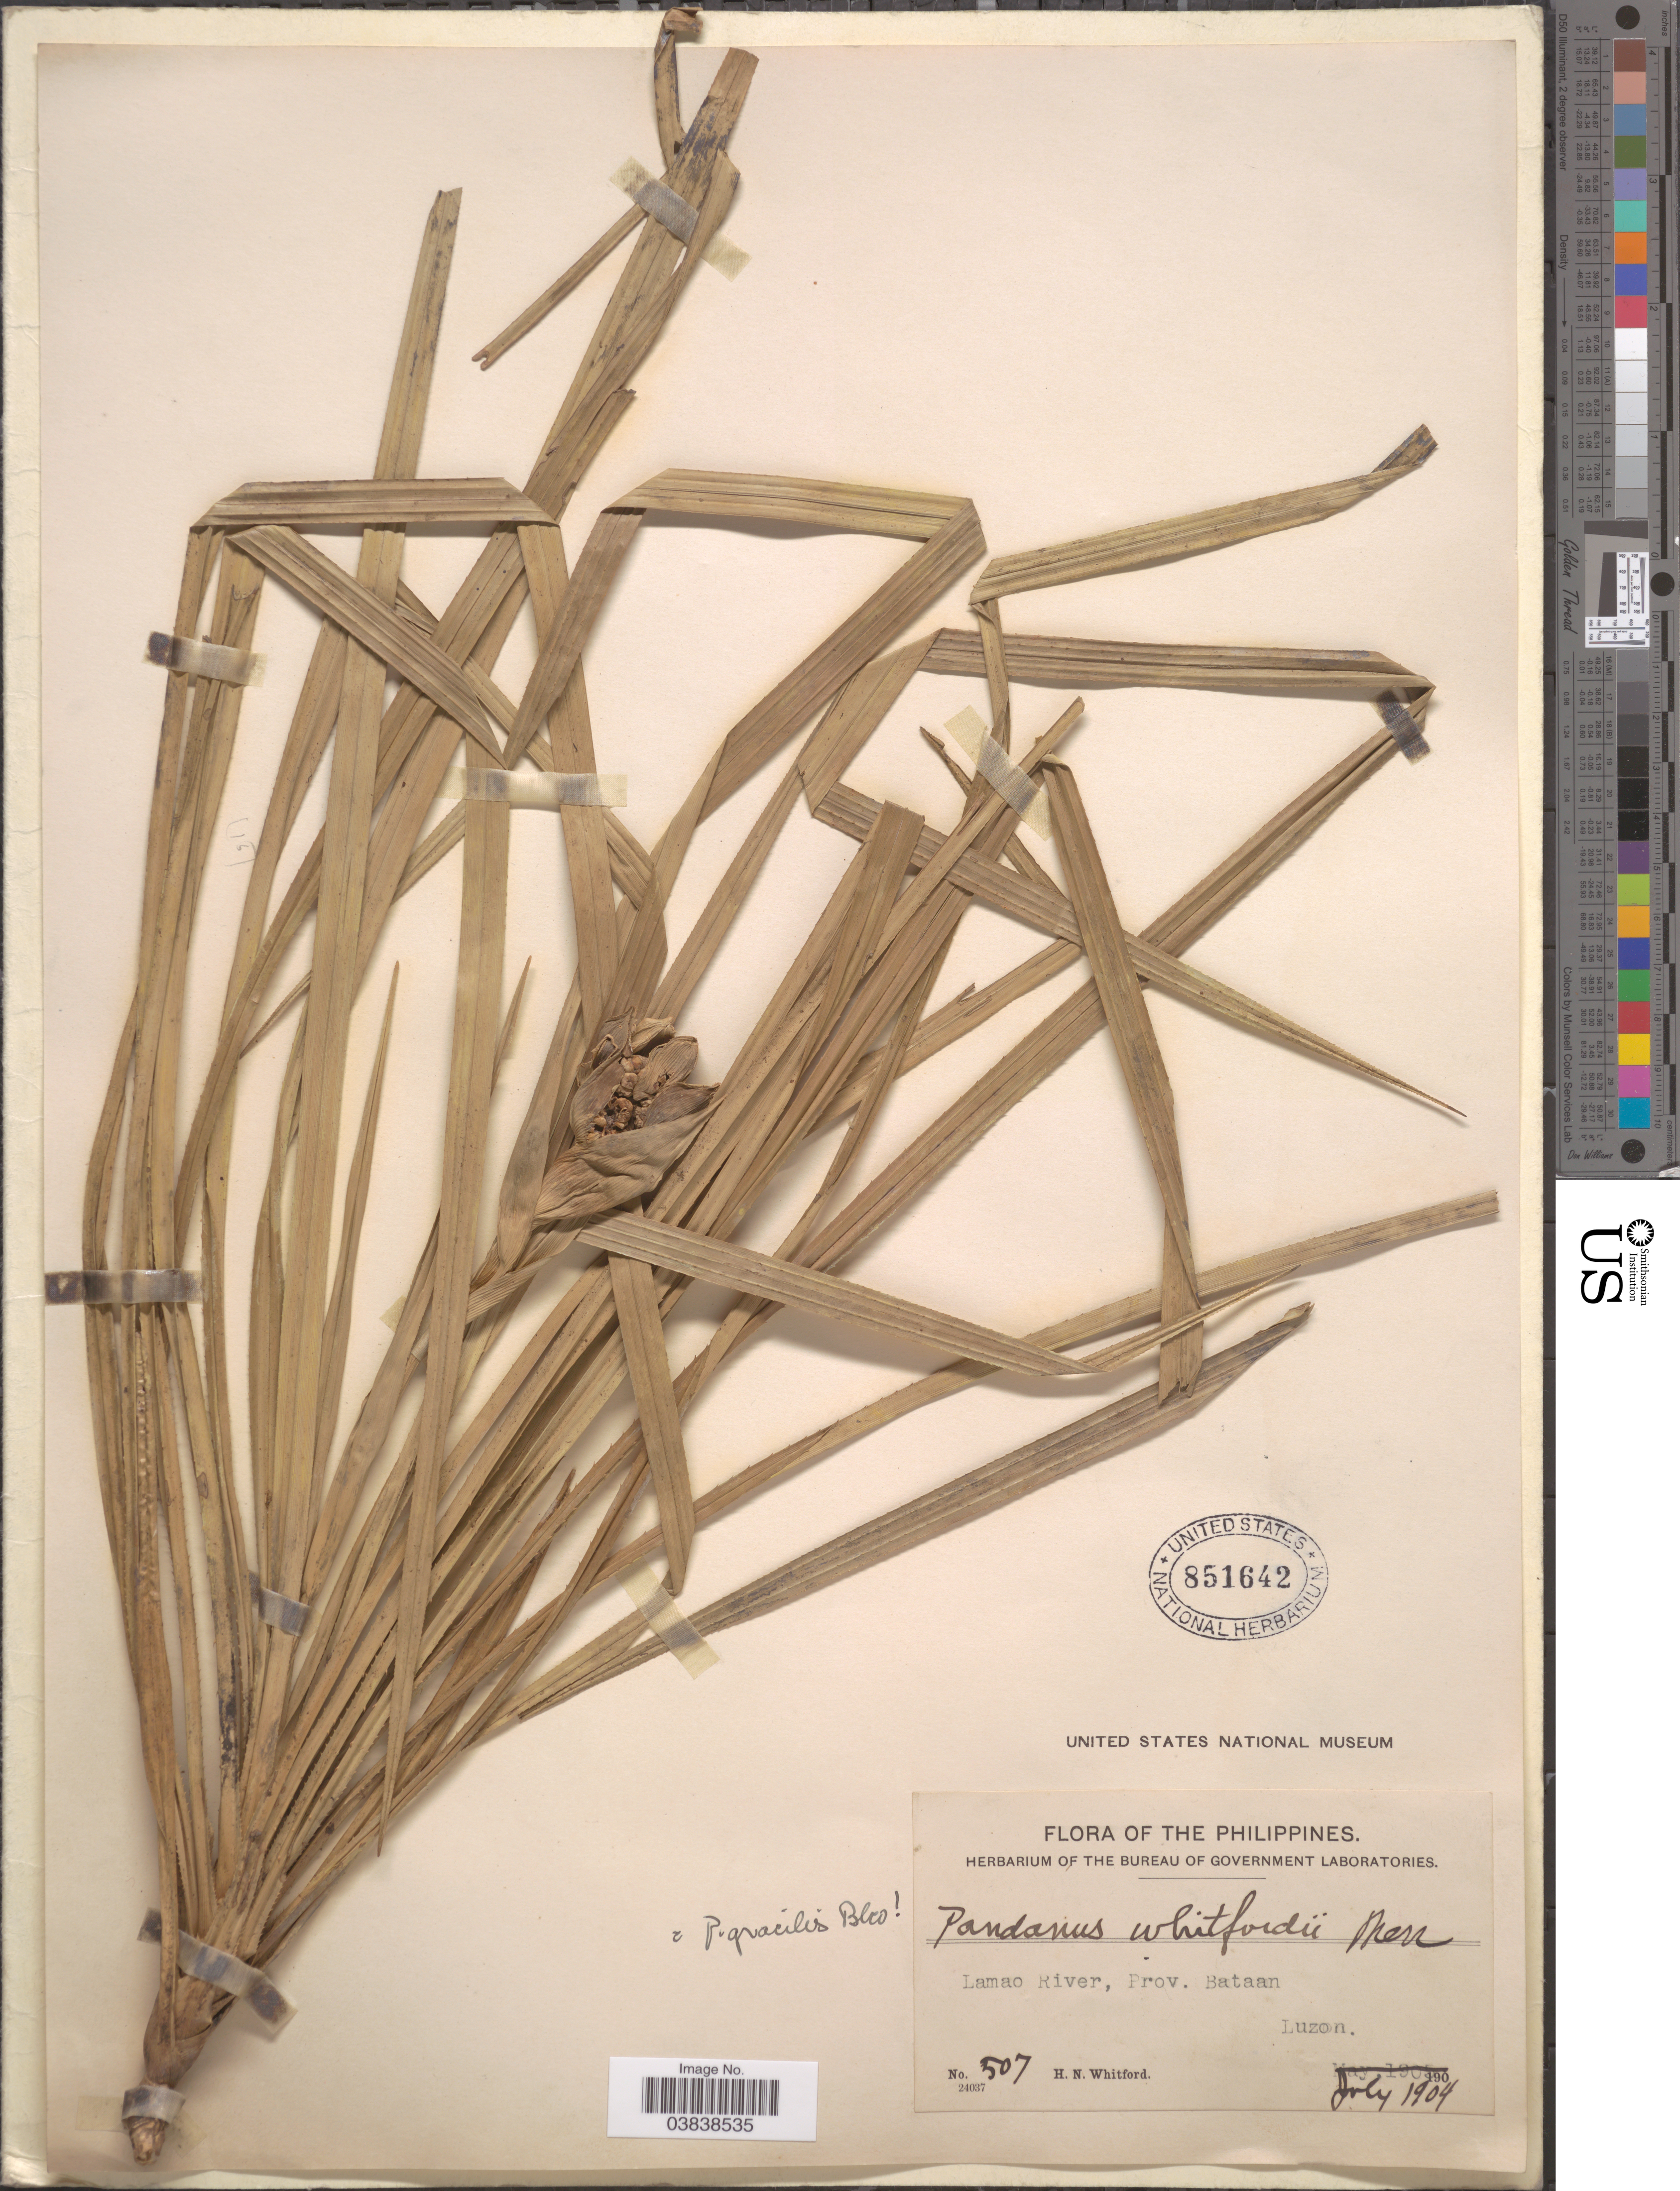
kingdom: Plantae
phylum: Tracheophyta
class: Liliopsida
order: Pandanales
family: Pandanaceae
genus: Pandanus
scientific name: Pandanus gracilis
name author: Blanco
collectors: H. N. Whitford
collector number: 507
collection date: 1904-07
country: Philippines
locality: Lamao River, Prov. Bataan, Luzon.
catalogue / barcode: US 851642